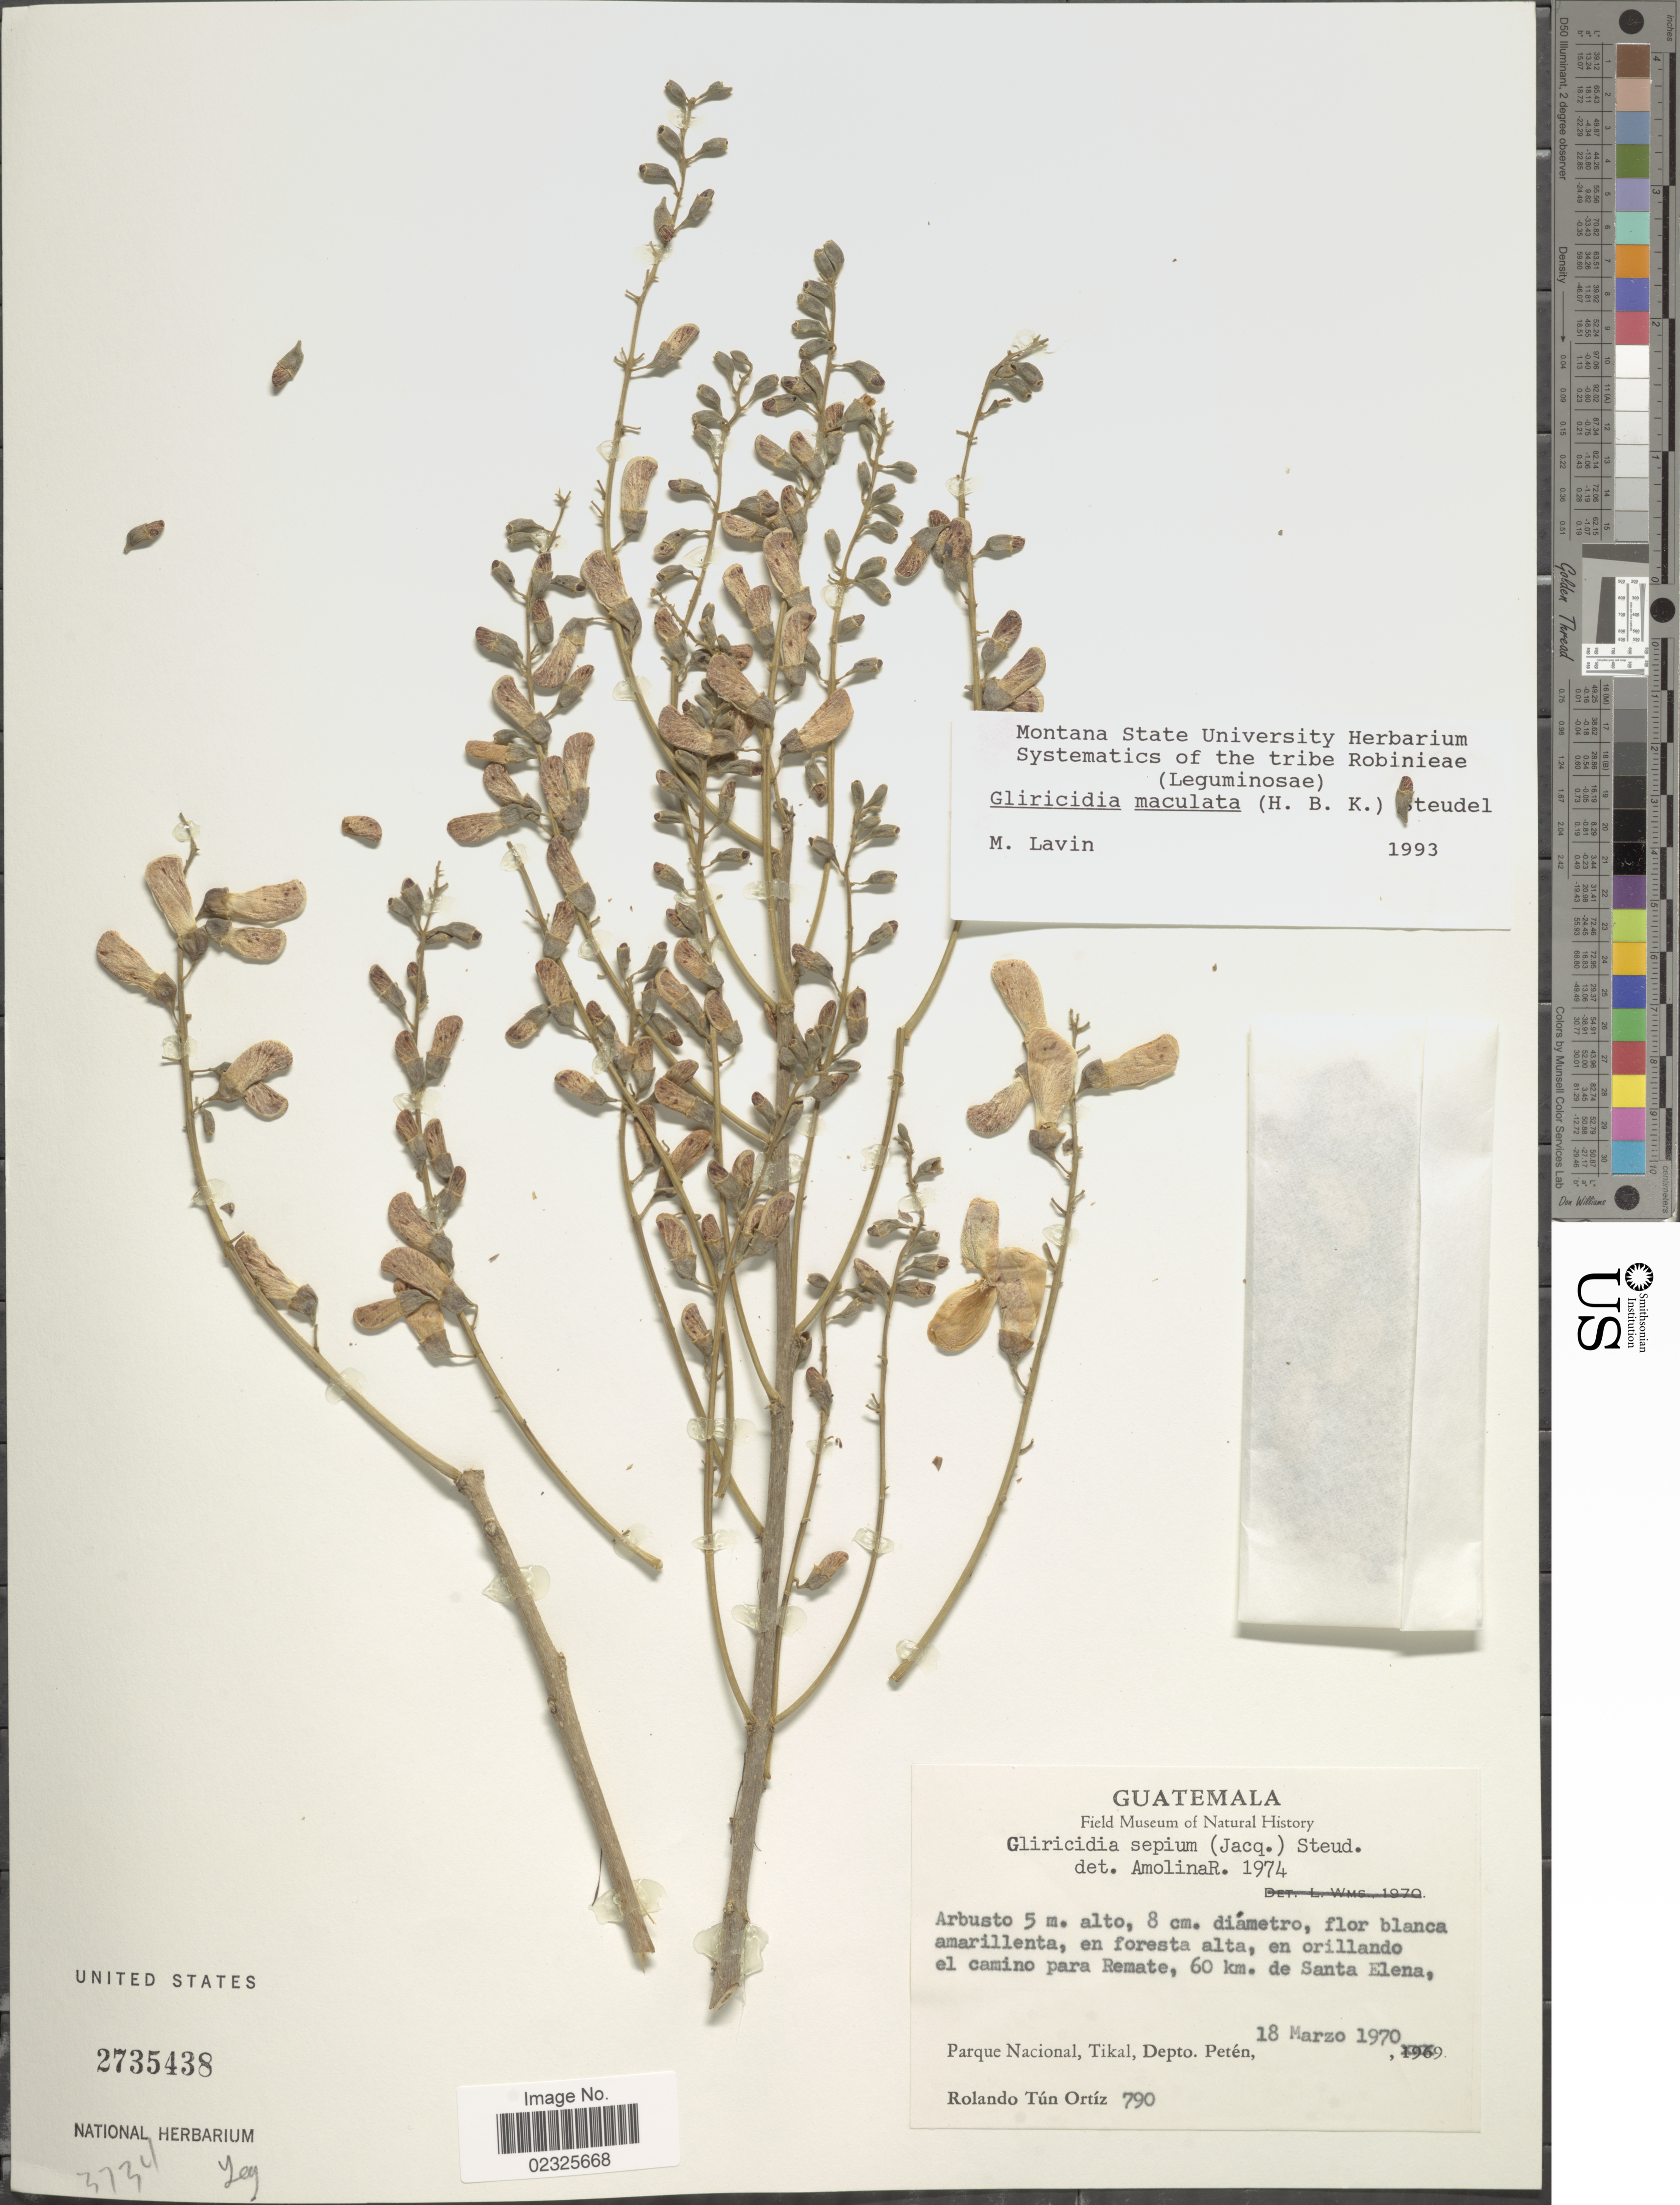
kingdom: Plantae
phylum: Tracheophyta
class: Magnoliopsida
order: Fabales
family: Fabaceae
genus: Gliricidia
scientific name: Gliricidia sepium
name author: (Jacq.) Kunth ex Walp.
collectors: R. T. Ortíz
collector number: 790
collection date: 1970-03-18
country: Guatemala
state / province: El Petén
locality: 60 km. de Santa Elena, Parque Nacional, Tikal, Depto. Peten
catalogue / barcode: US 2735438